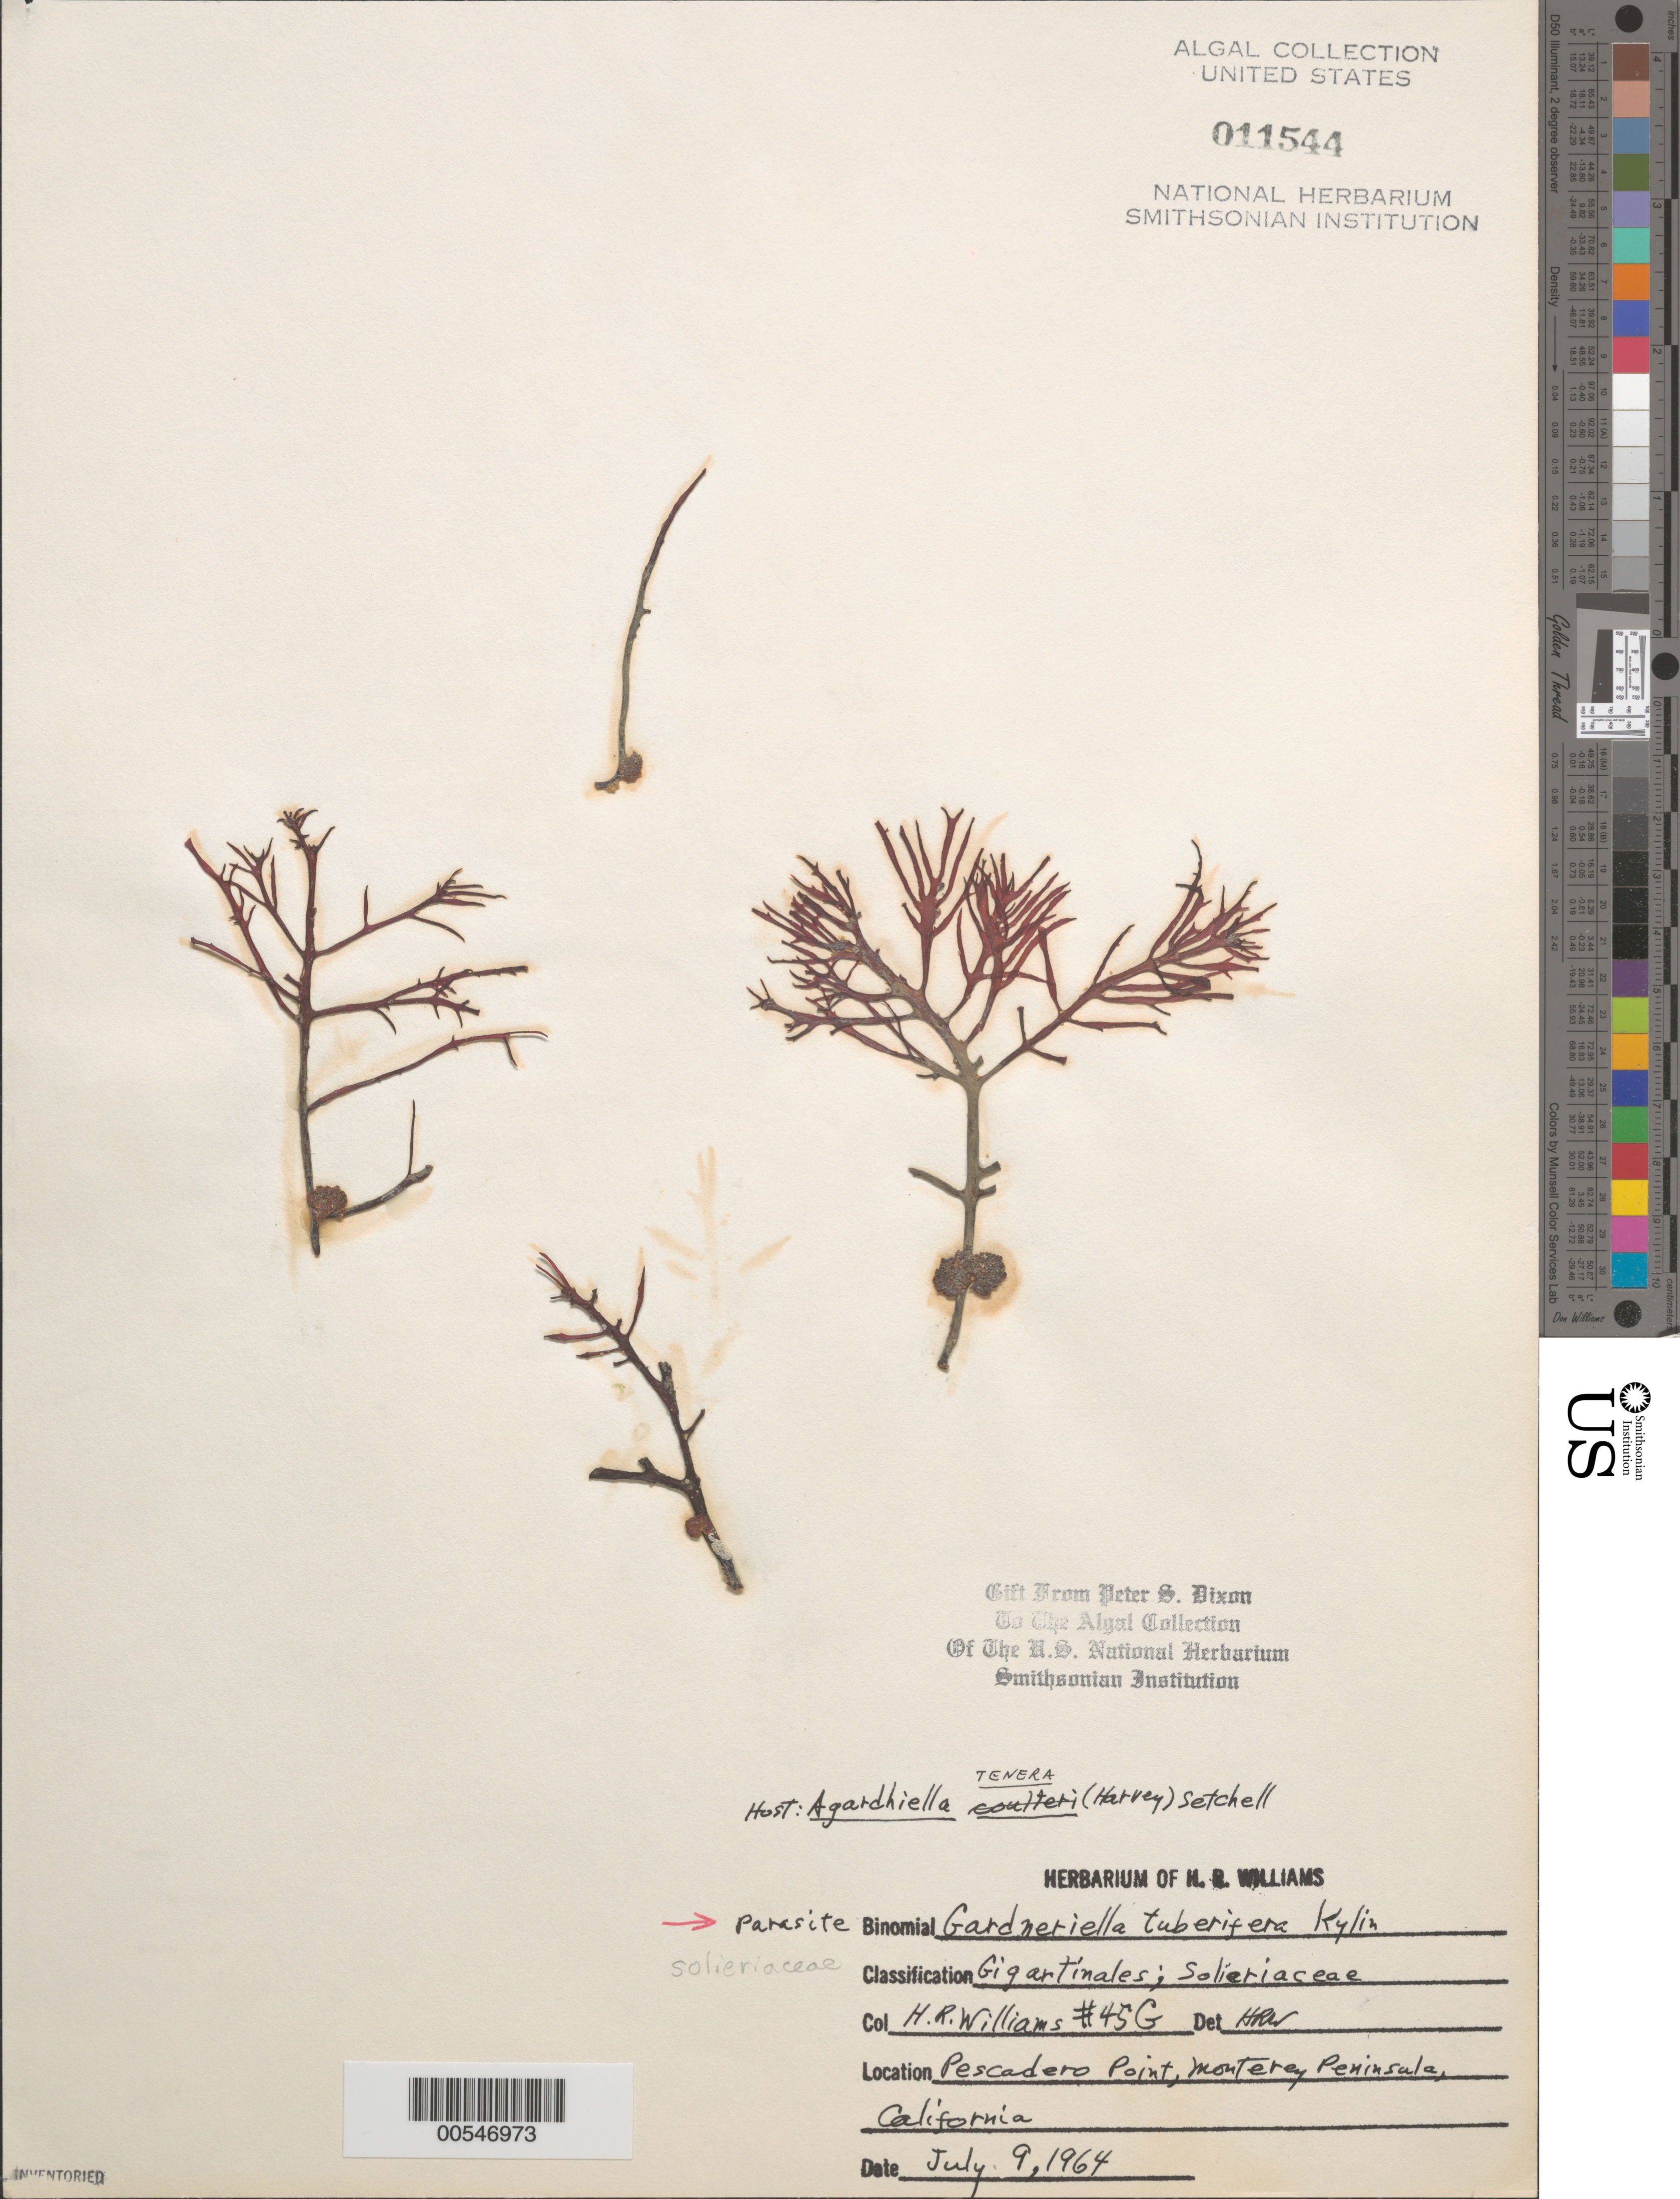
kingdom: Plantae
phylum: Rhodophyta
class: Florideophyceae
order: Gigartinales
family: Solieriaceae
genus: Gardneriella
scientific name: Gardneriella tuberifera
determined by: Williams, H. R.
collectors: H. R. Williams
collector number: Hrw 45g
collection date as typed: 09 Jul 1964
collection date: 1964-07-09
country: United States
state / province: California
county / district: Monterey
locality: Pescadero Point, Monterey Peninsula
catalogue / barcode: US 11544